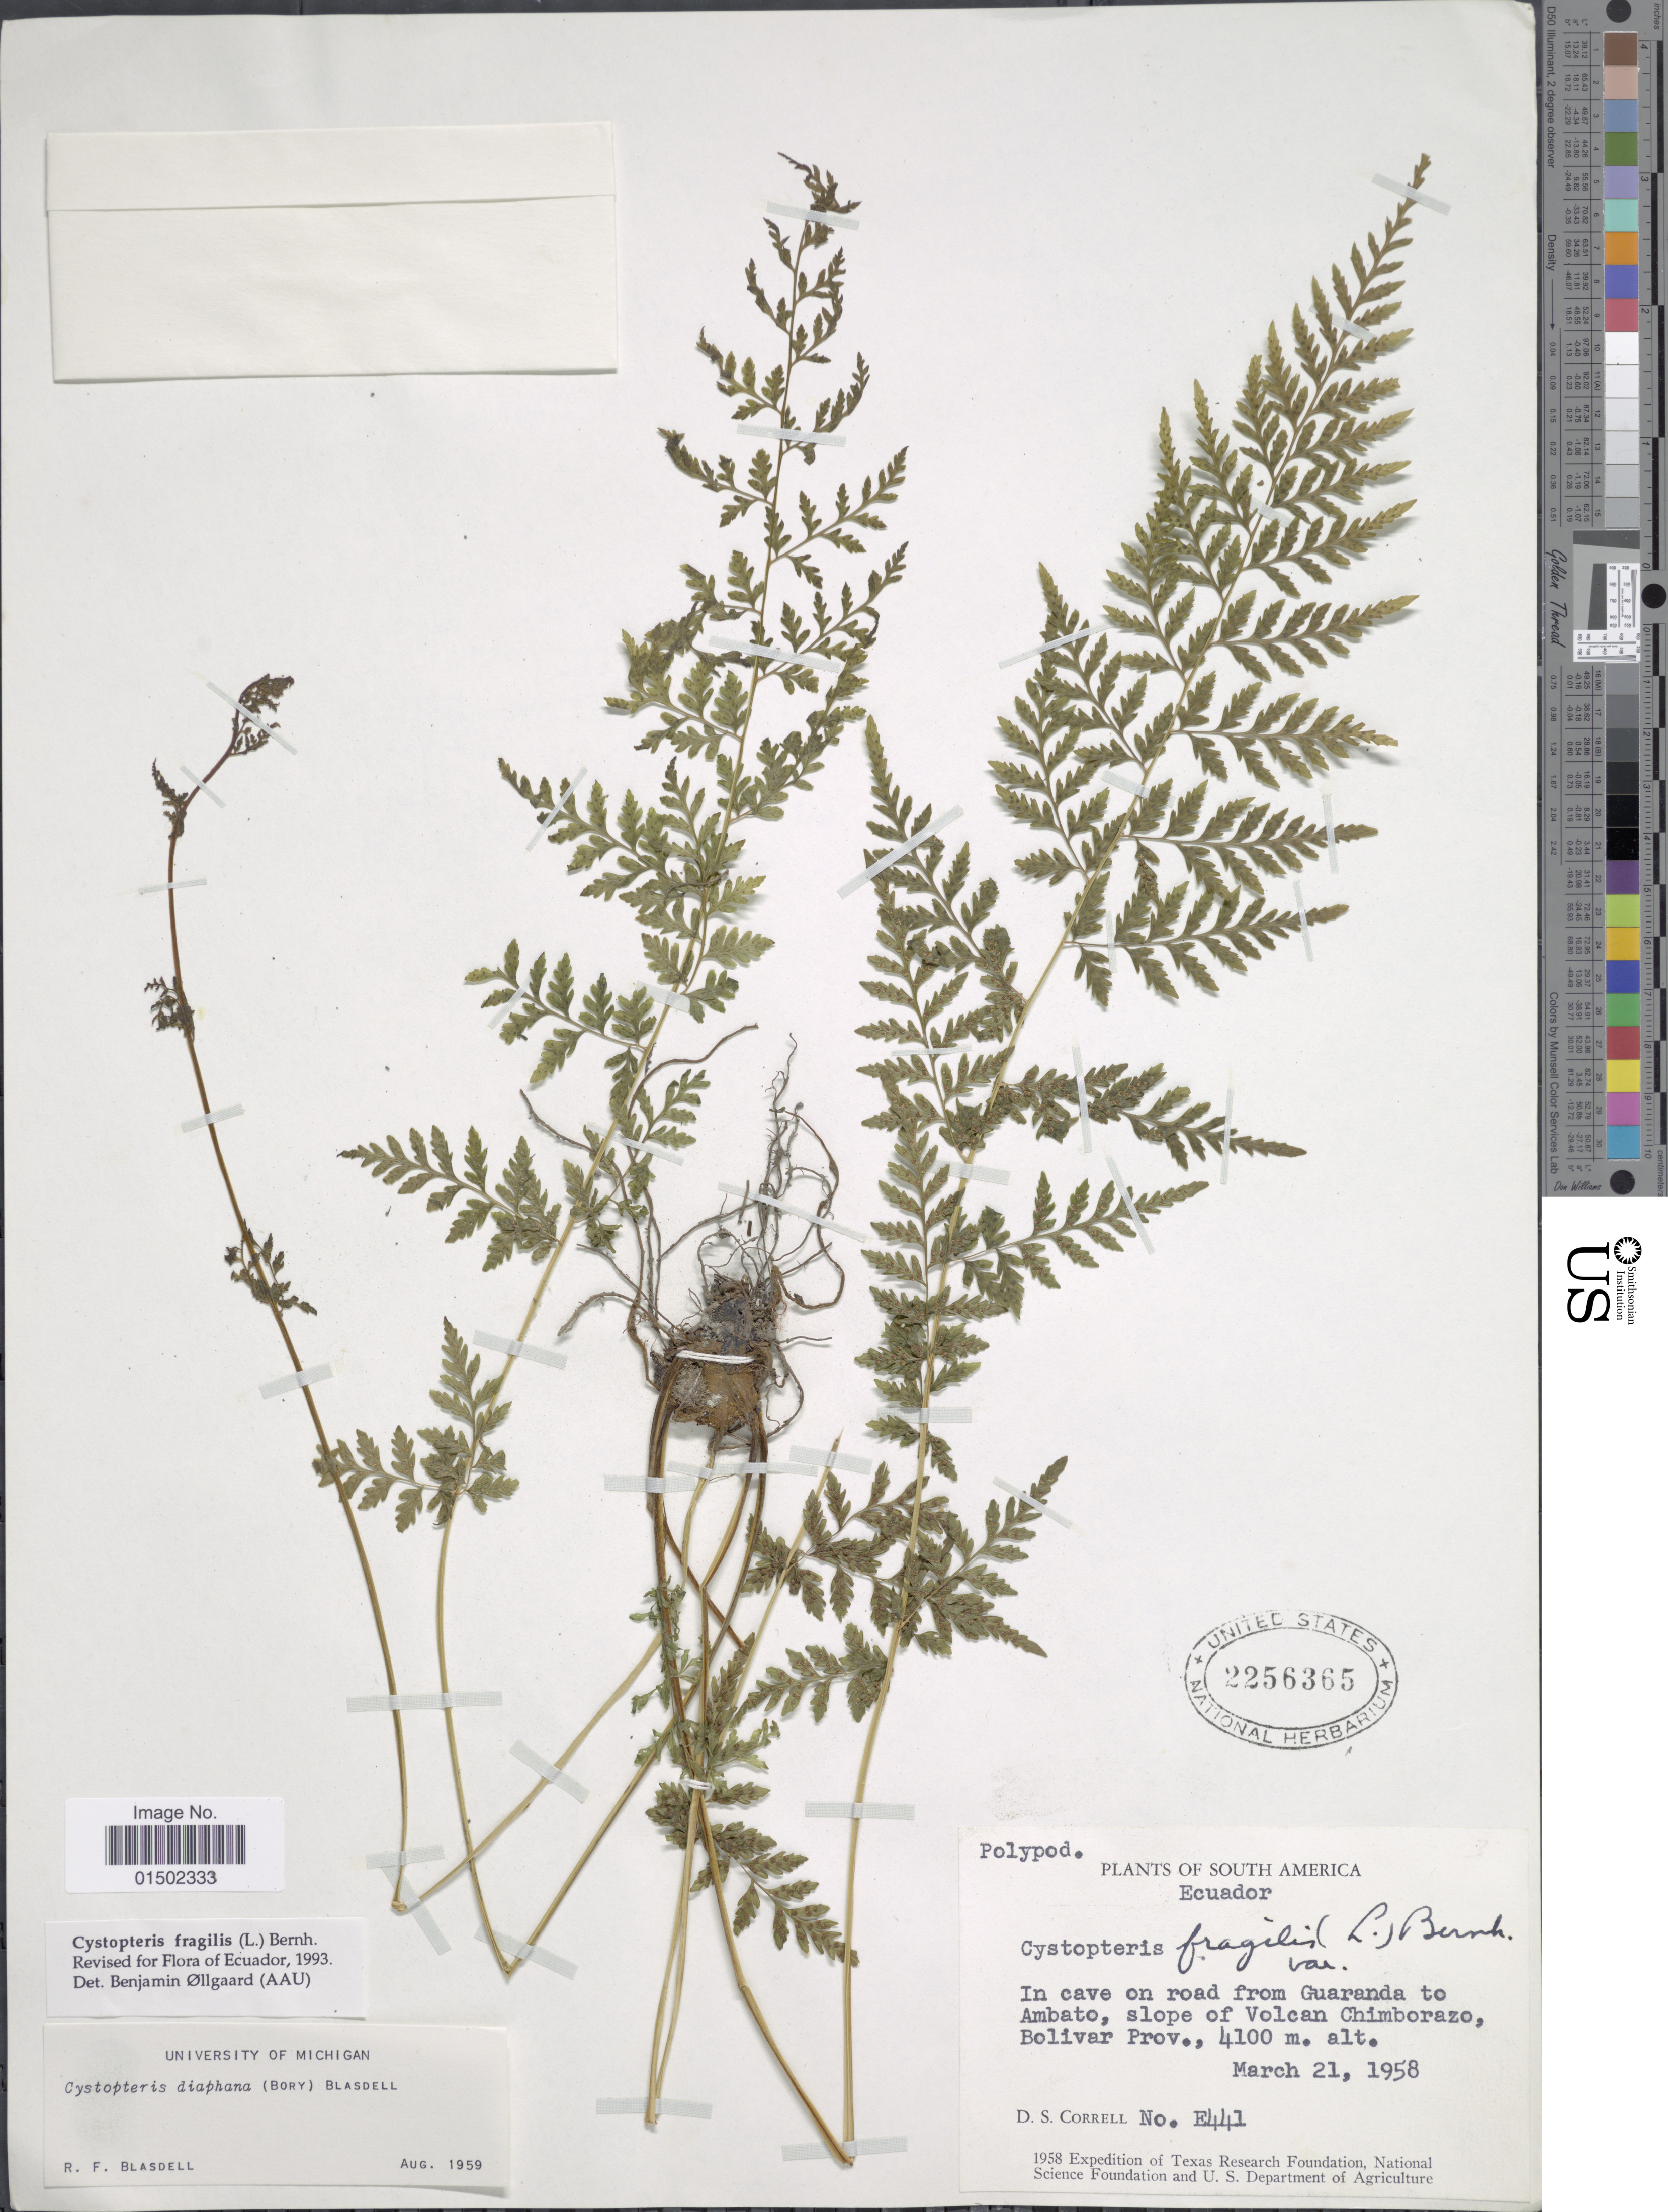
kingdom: Plantae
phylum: Tracheophyta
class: Polypodiopsida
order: Polypodiales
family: Cystopteridaceae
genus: Cystopteris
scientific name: Cystopteris fragilis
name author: (L.) Bernh.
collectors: D. S. Correll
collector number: E441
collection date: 1958-03-21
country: Ecuador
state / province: Bolívar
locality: In cave on road from Guaranda to Ambato, slope of Volcan Chimborazo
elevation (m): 4100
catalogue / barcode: US 2256365